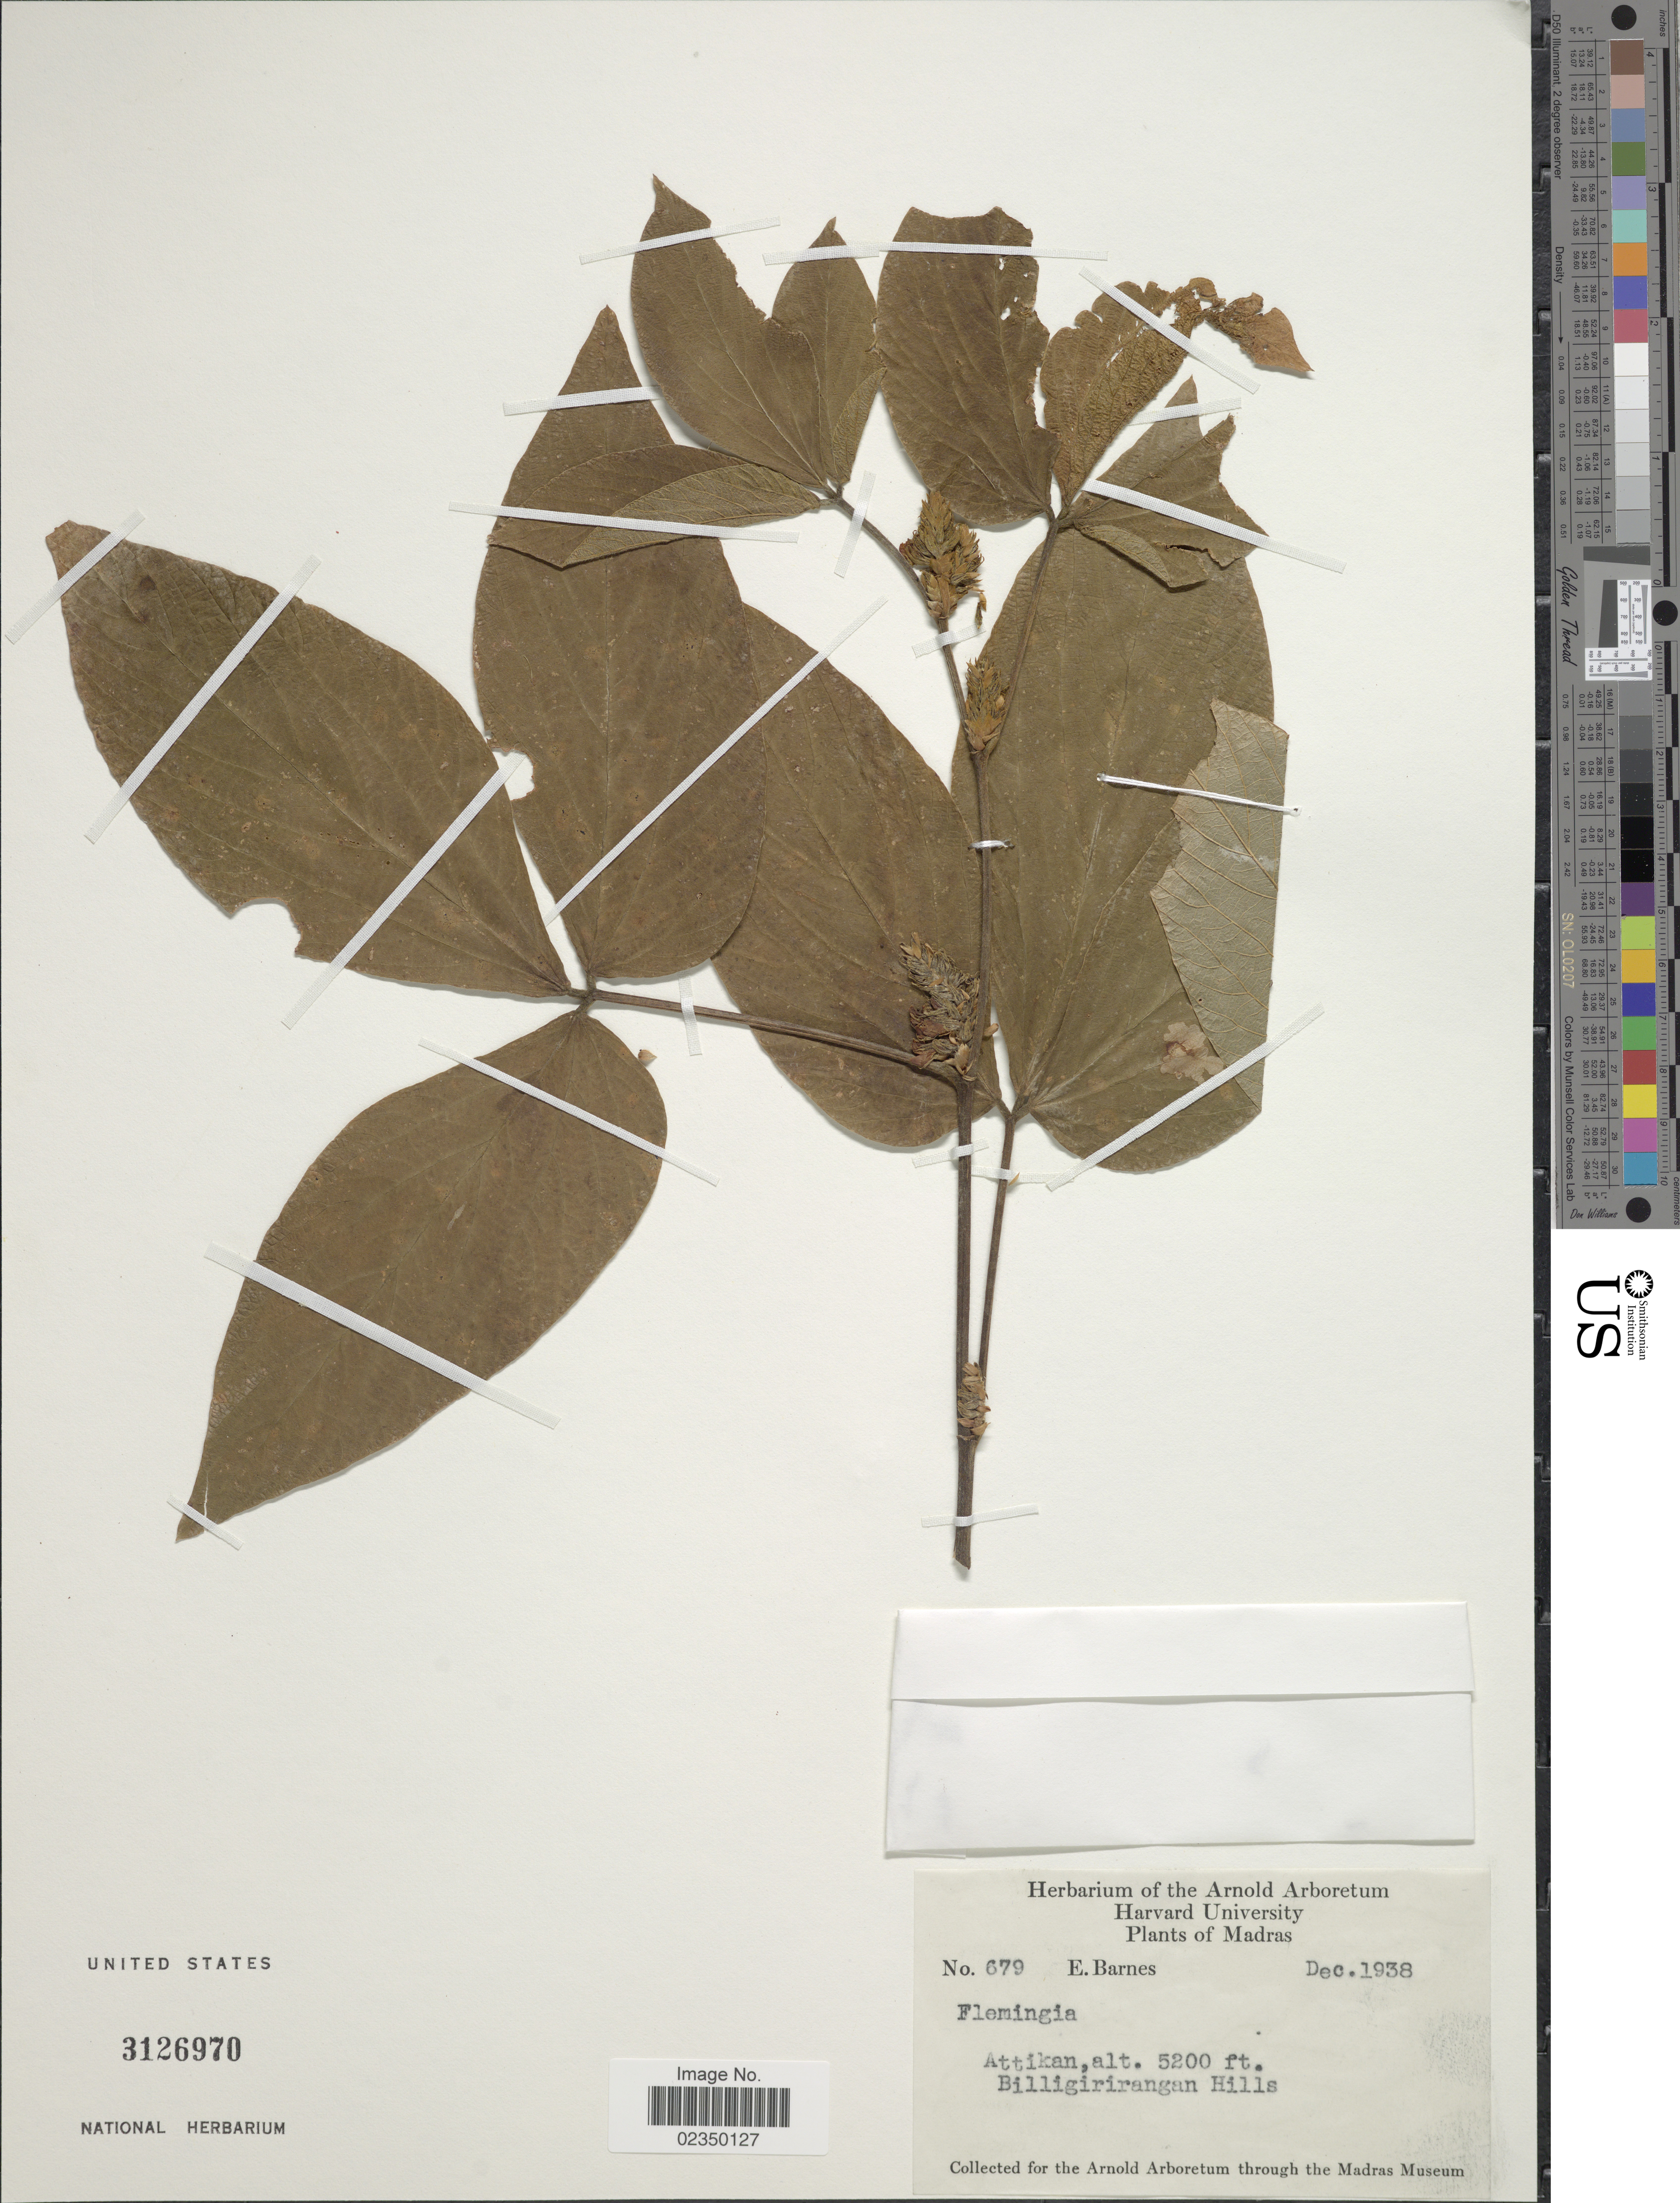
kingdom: Plantae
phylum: Tracheophyta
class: Magnoliopsida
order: Fabales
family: Fabaceae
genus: Flemingia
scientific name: Flemingia sp.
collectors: E. Barnes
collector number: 679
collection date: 1938-12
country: India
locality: Madras, Attikan, Billigirirangan Hills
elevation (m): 1585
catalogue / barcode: US 3126970